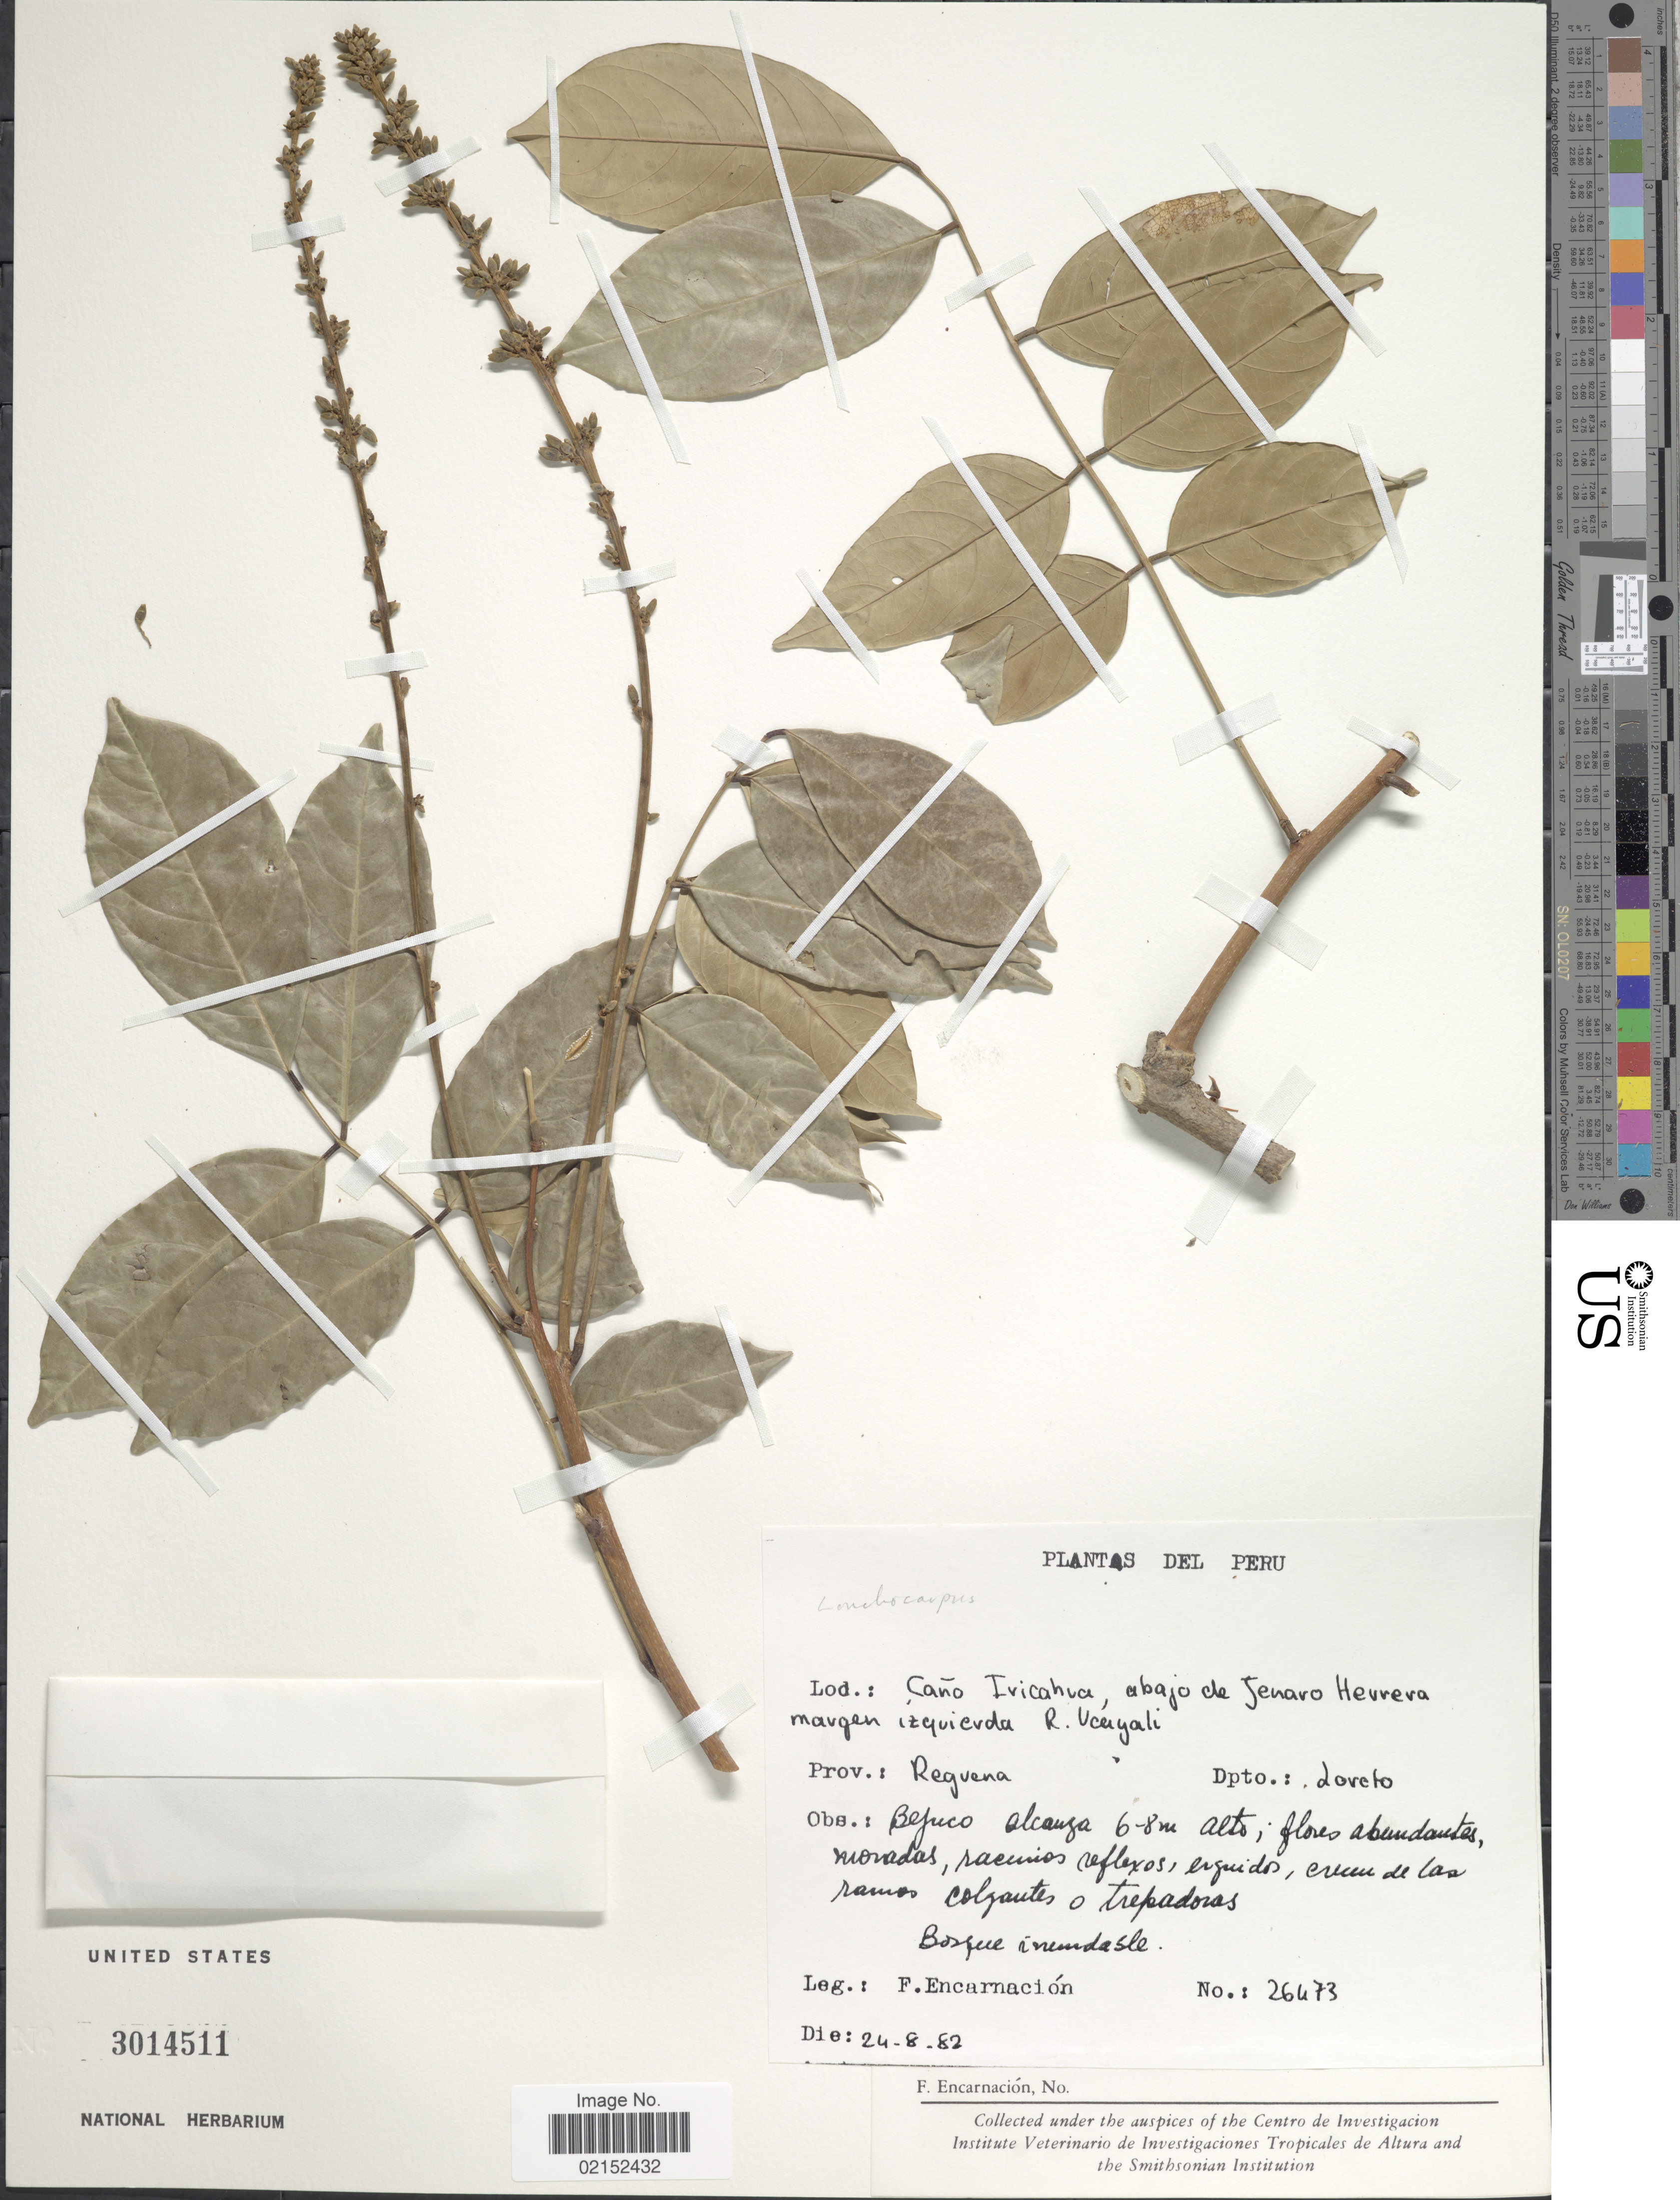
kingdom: Plantae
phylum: Tracheophyta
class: Magnoliopsida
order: Fabales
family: Fabaceae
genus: Lonchocarpus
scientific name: Lonchocarpus sp.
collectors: F. Encarnación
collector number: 26473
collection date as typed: Transcribed d/m/y: 24/8/82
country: Peru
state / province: Loreto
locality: Cano Iricahua, abajo de Jenaro Herrera margen izquierda R. Ucayali, Prov.: Reguena.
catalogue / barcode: US 3014511